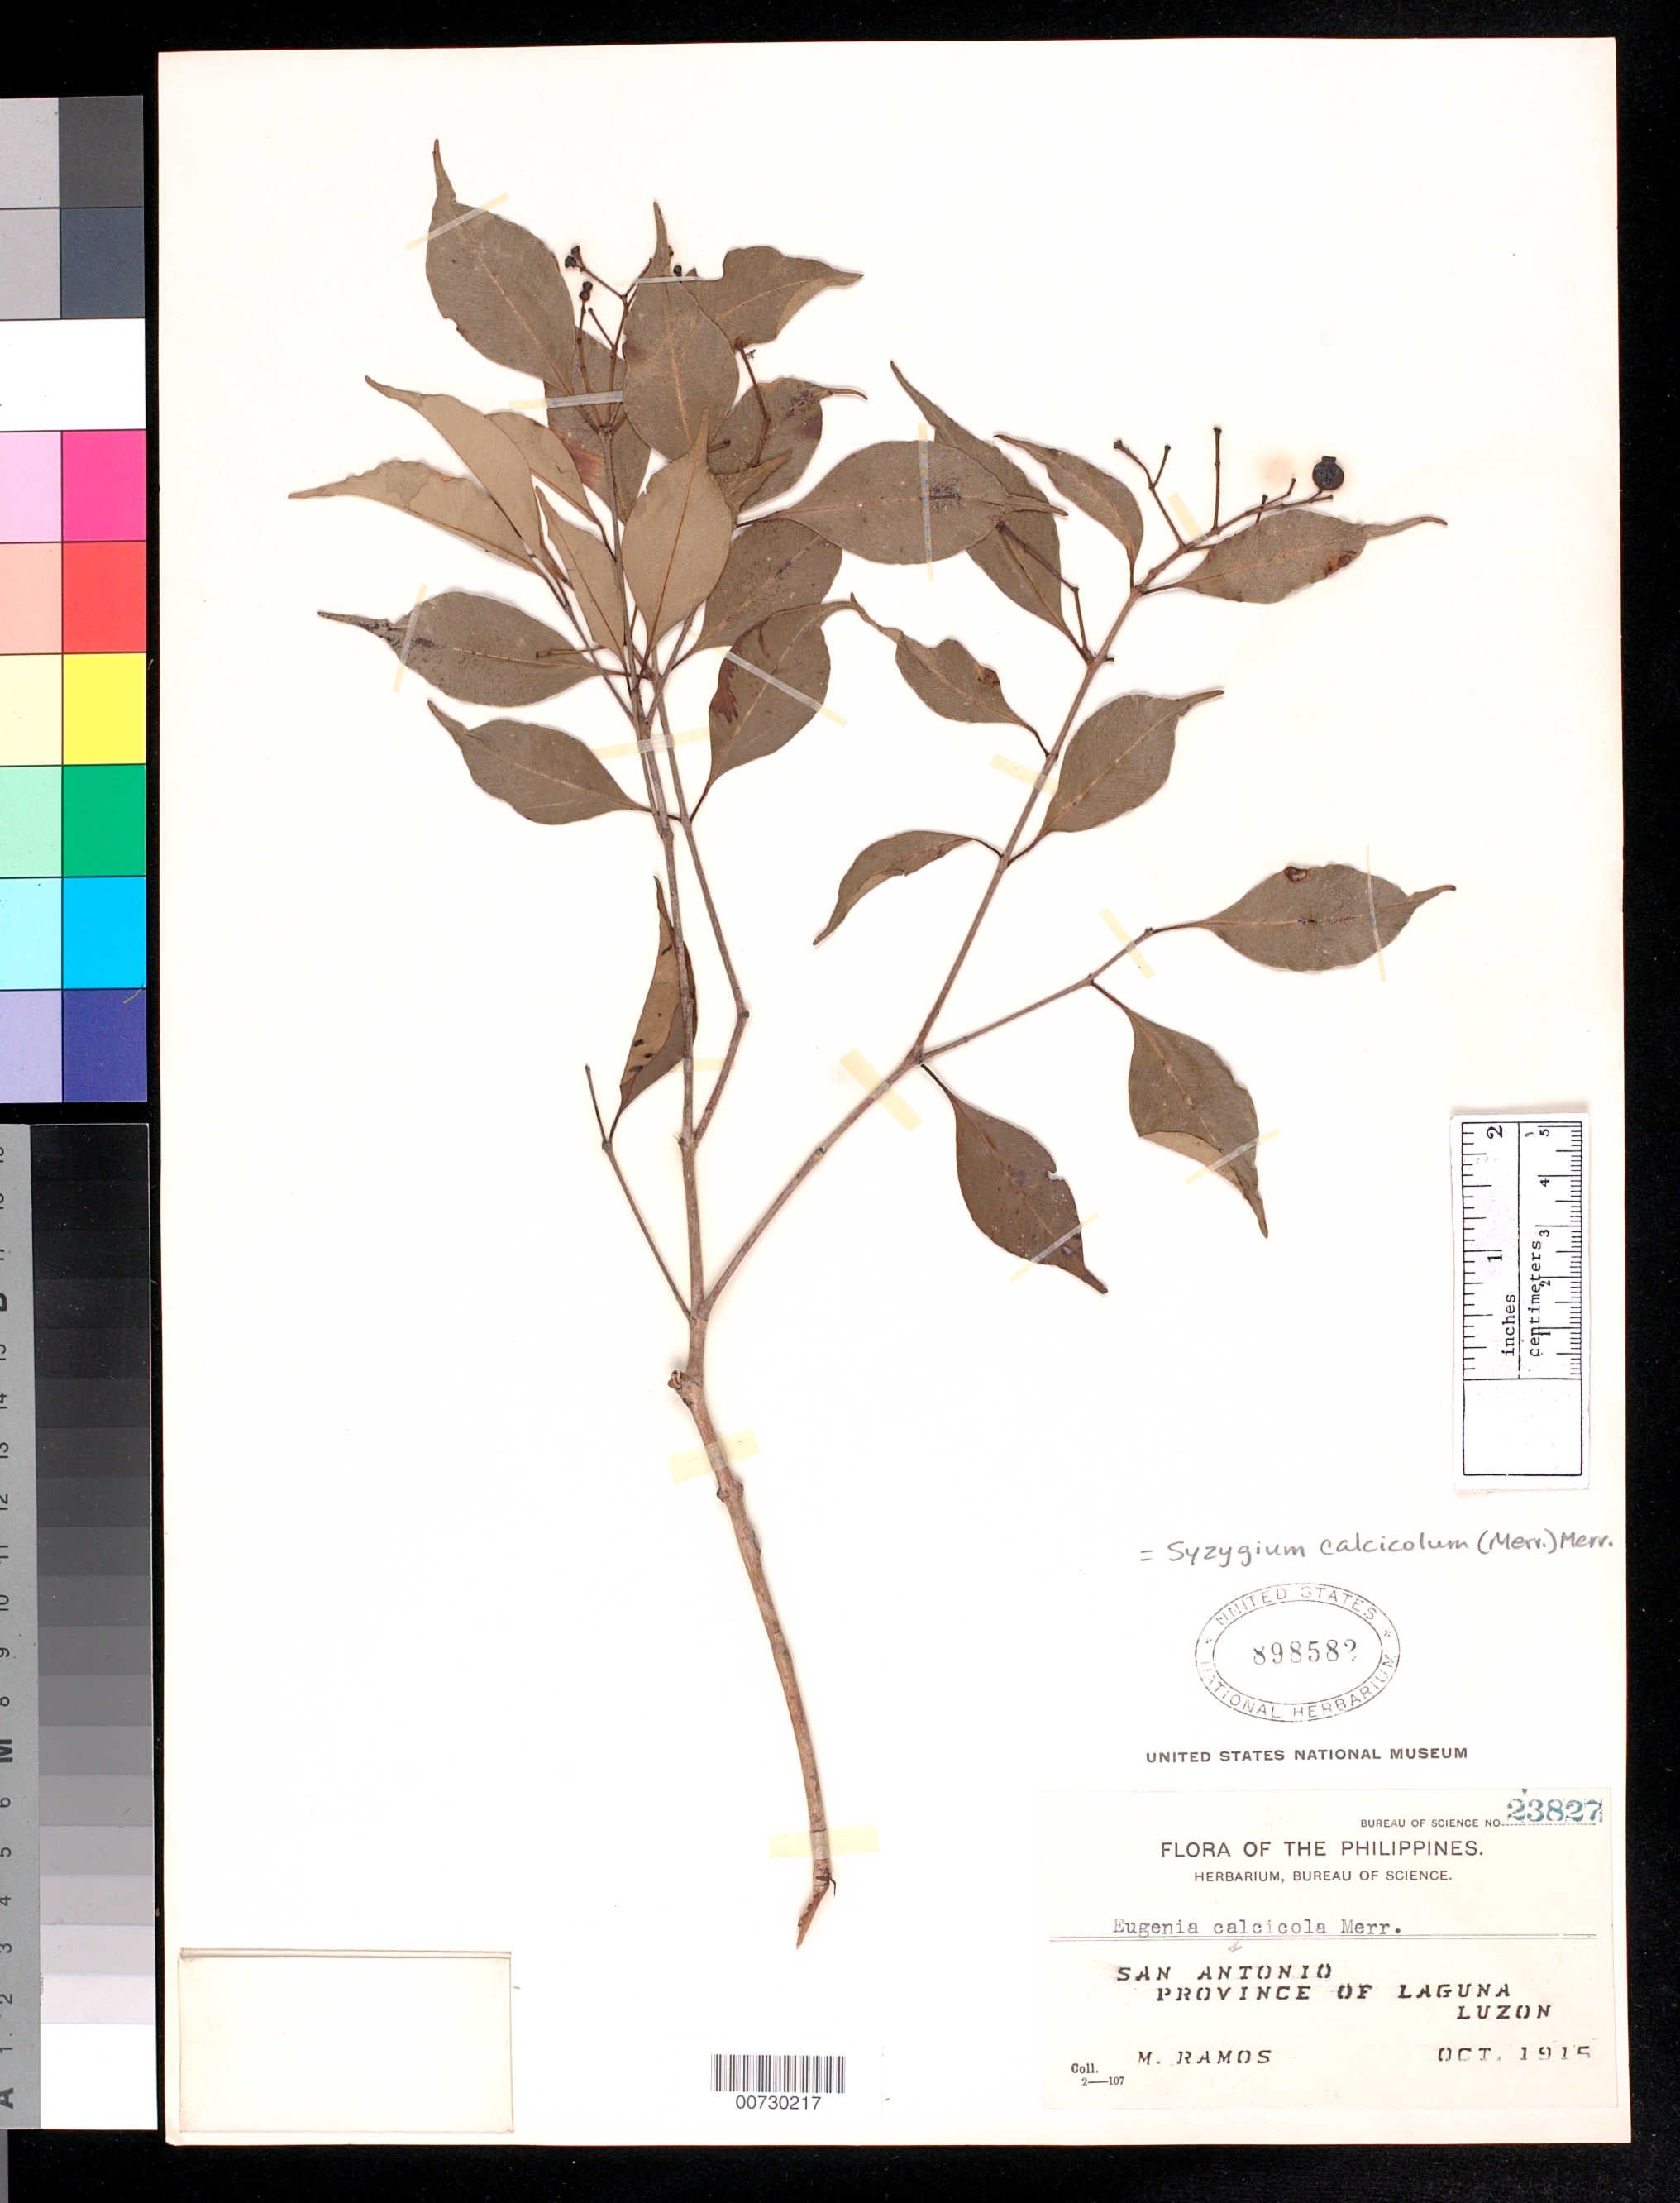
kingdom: Plantae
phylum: Tracheophyta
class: Magnoliopsida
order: Myrtales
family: Myrtaceae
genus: Syzygium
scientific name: Syzygium calcicola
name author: (Merr.) Merr.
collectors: M. Ramos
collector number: Bur. Sci. 23827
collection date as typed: Oct 1915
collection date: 1915-10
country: Philippines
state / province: Calabarzon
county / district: Laguna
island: Luzon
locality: San Antonio.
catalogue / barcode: US 898582